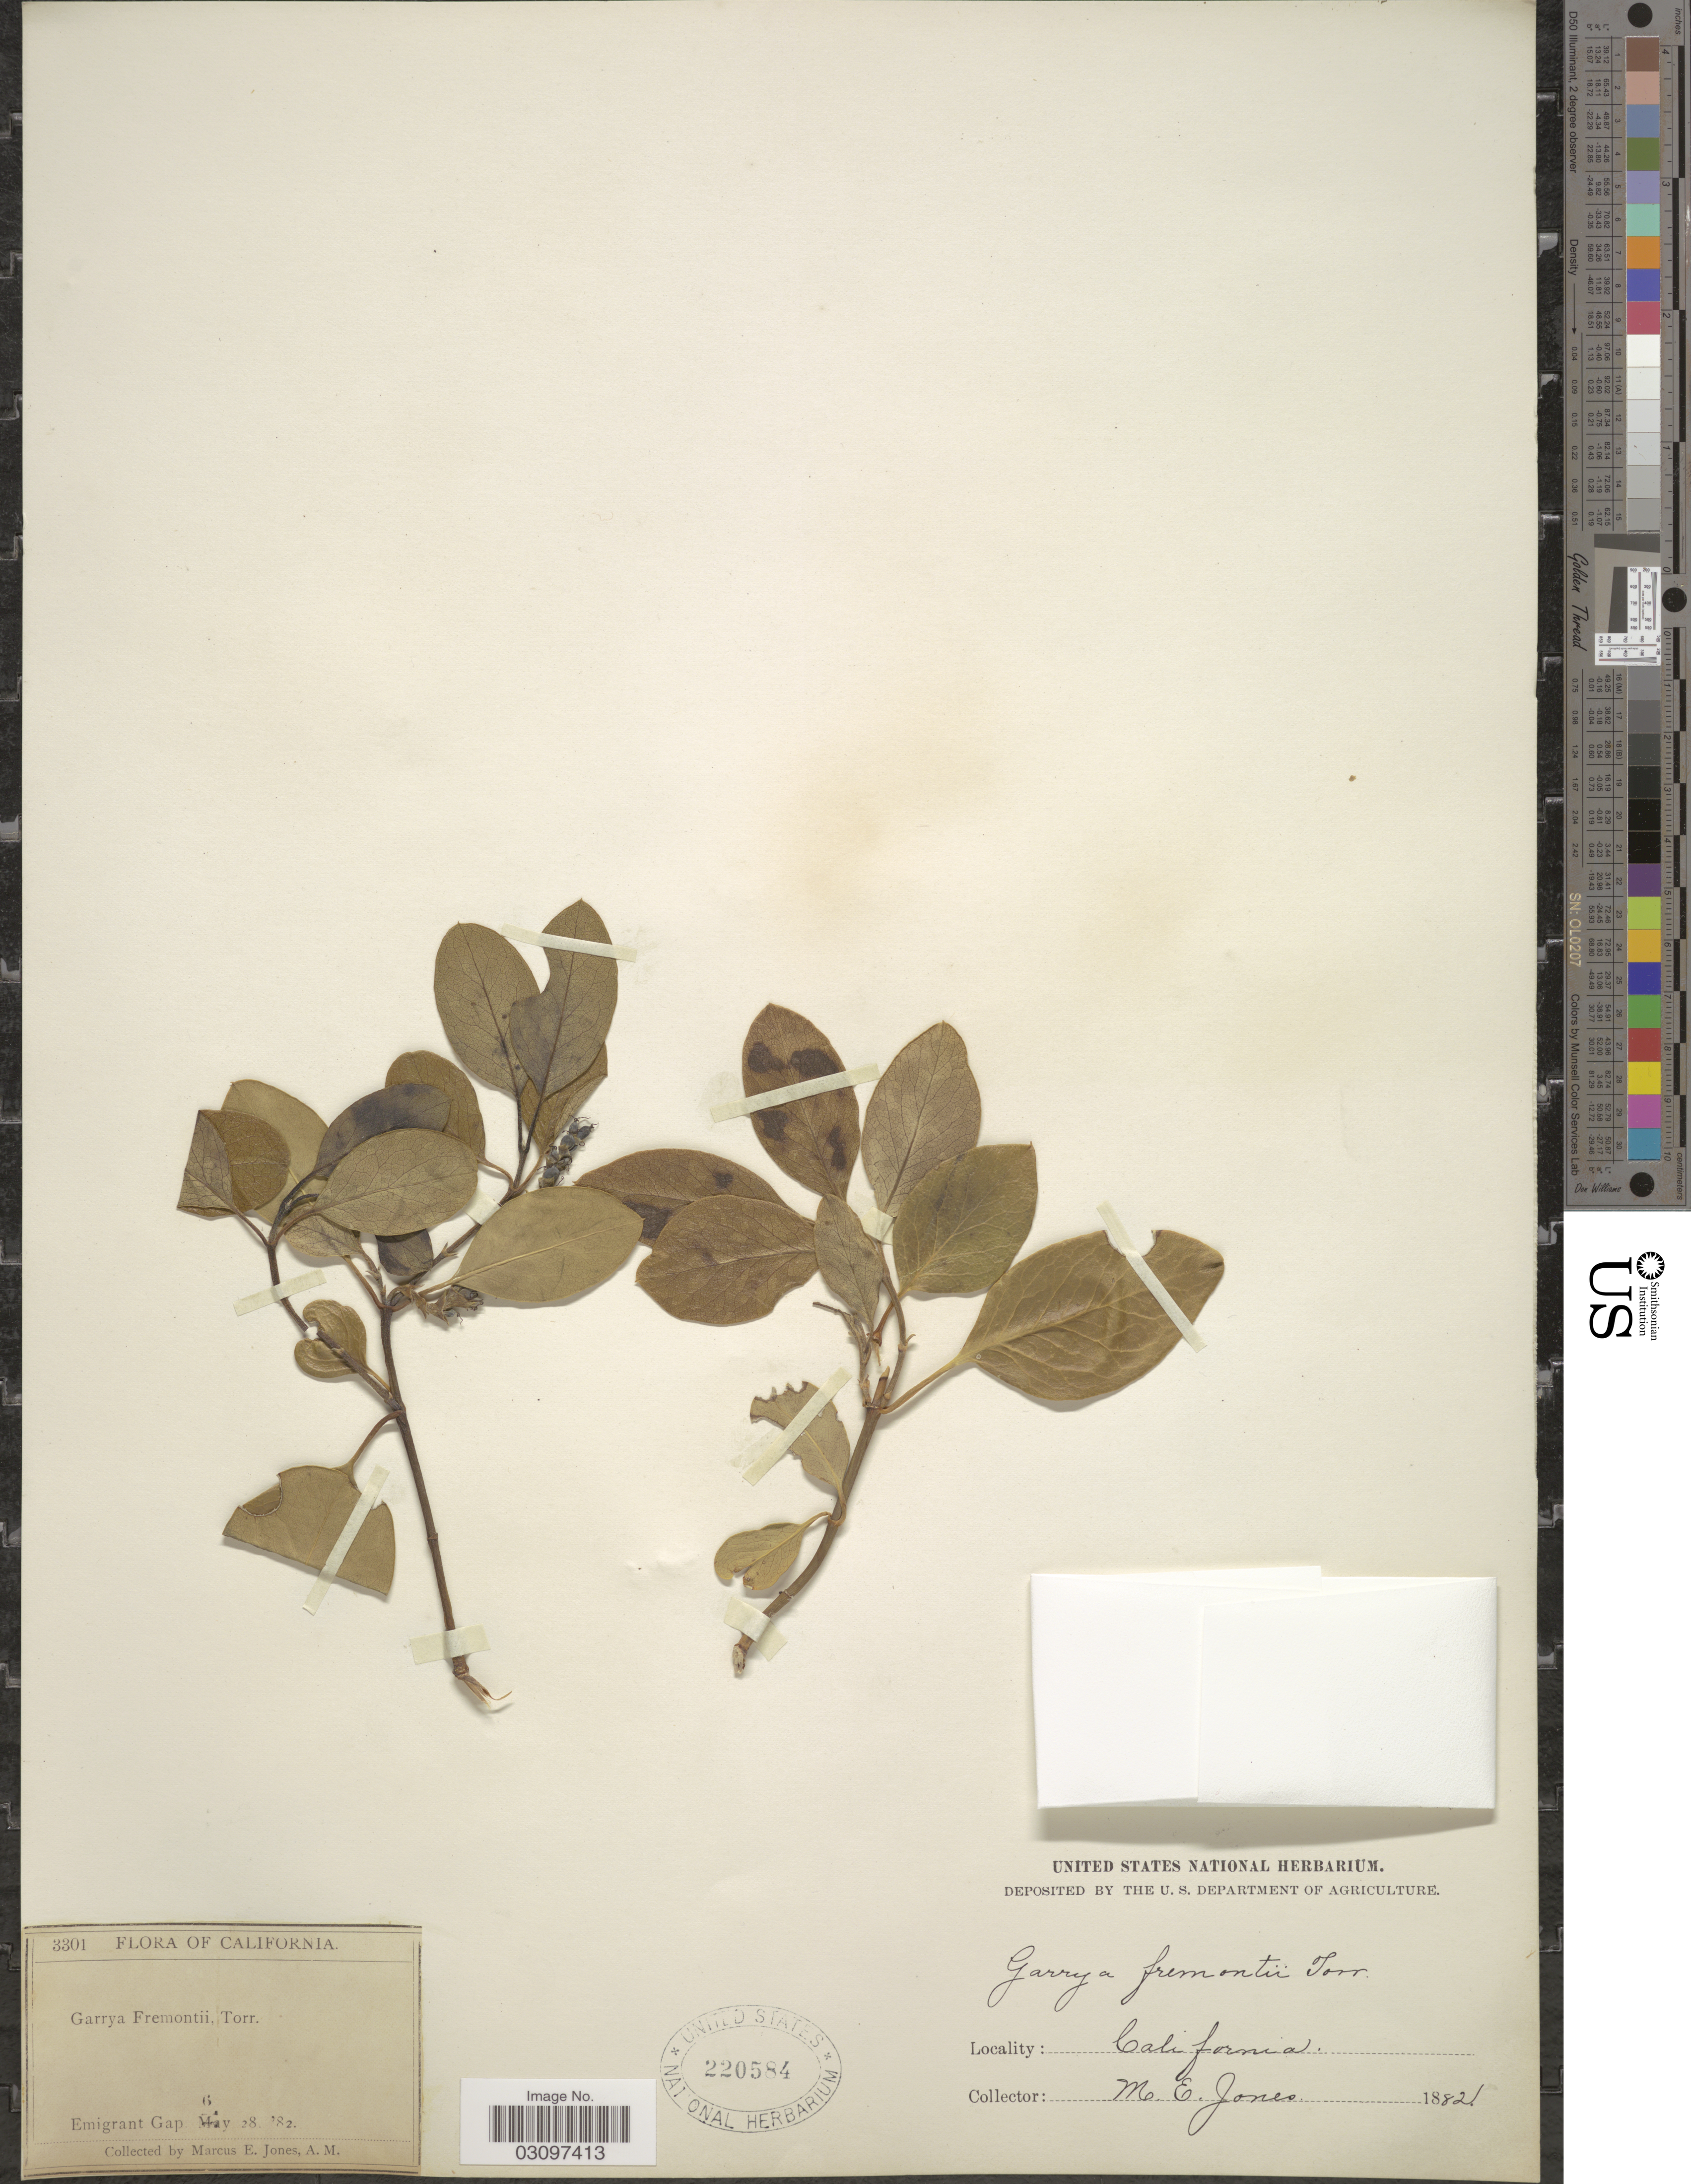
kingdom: Plantae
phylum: Tracheophyta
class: Magnoliopsida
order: Garryales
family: Garryaceae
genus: Garrya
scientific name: Garrya fremontii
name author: Torr.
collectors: M. E. Jones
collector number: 3301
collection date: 1882-06-28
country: United States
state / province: California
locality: Emigrant Gap.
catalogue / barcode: US 220584